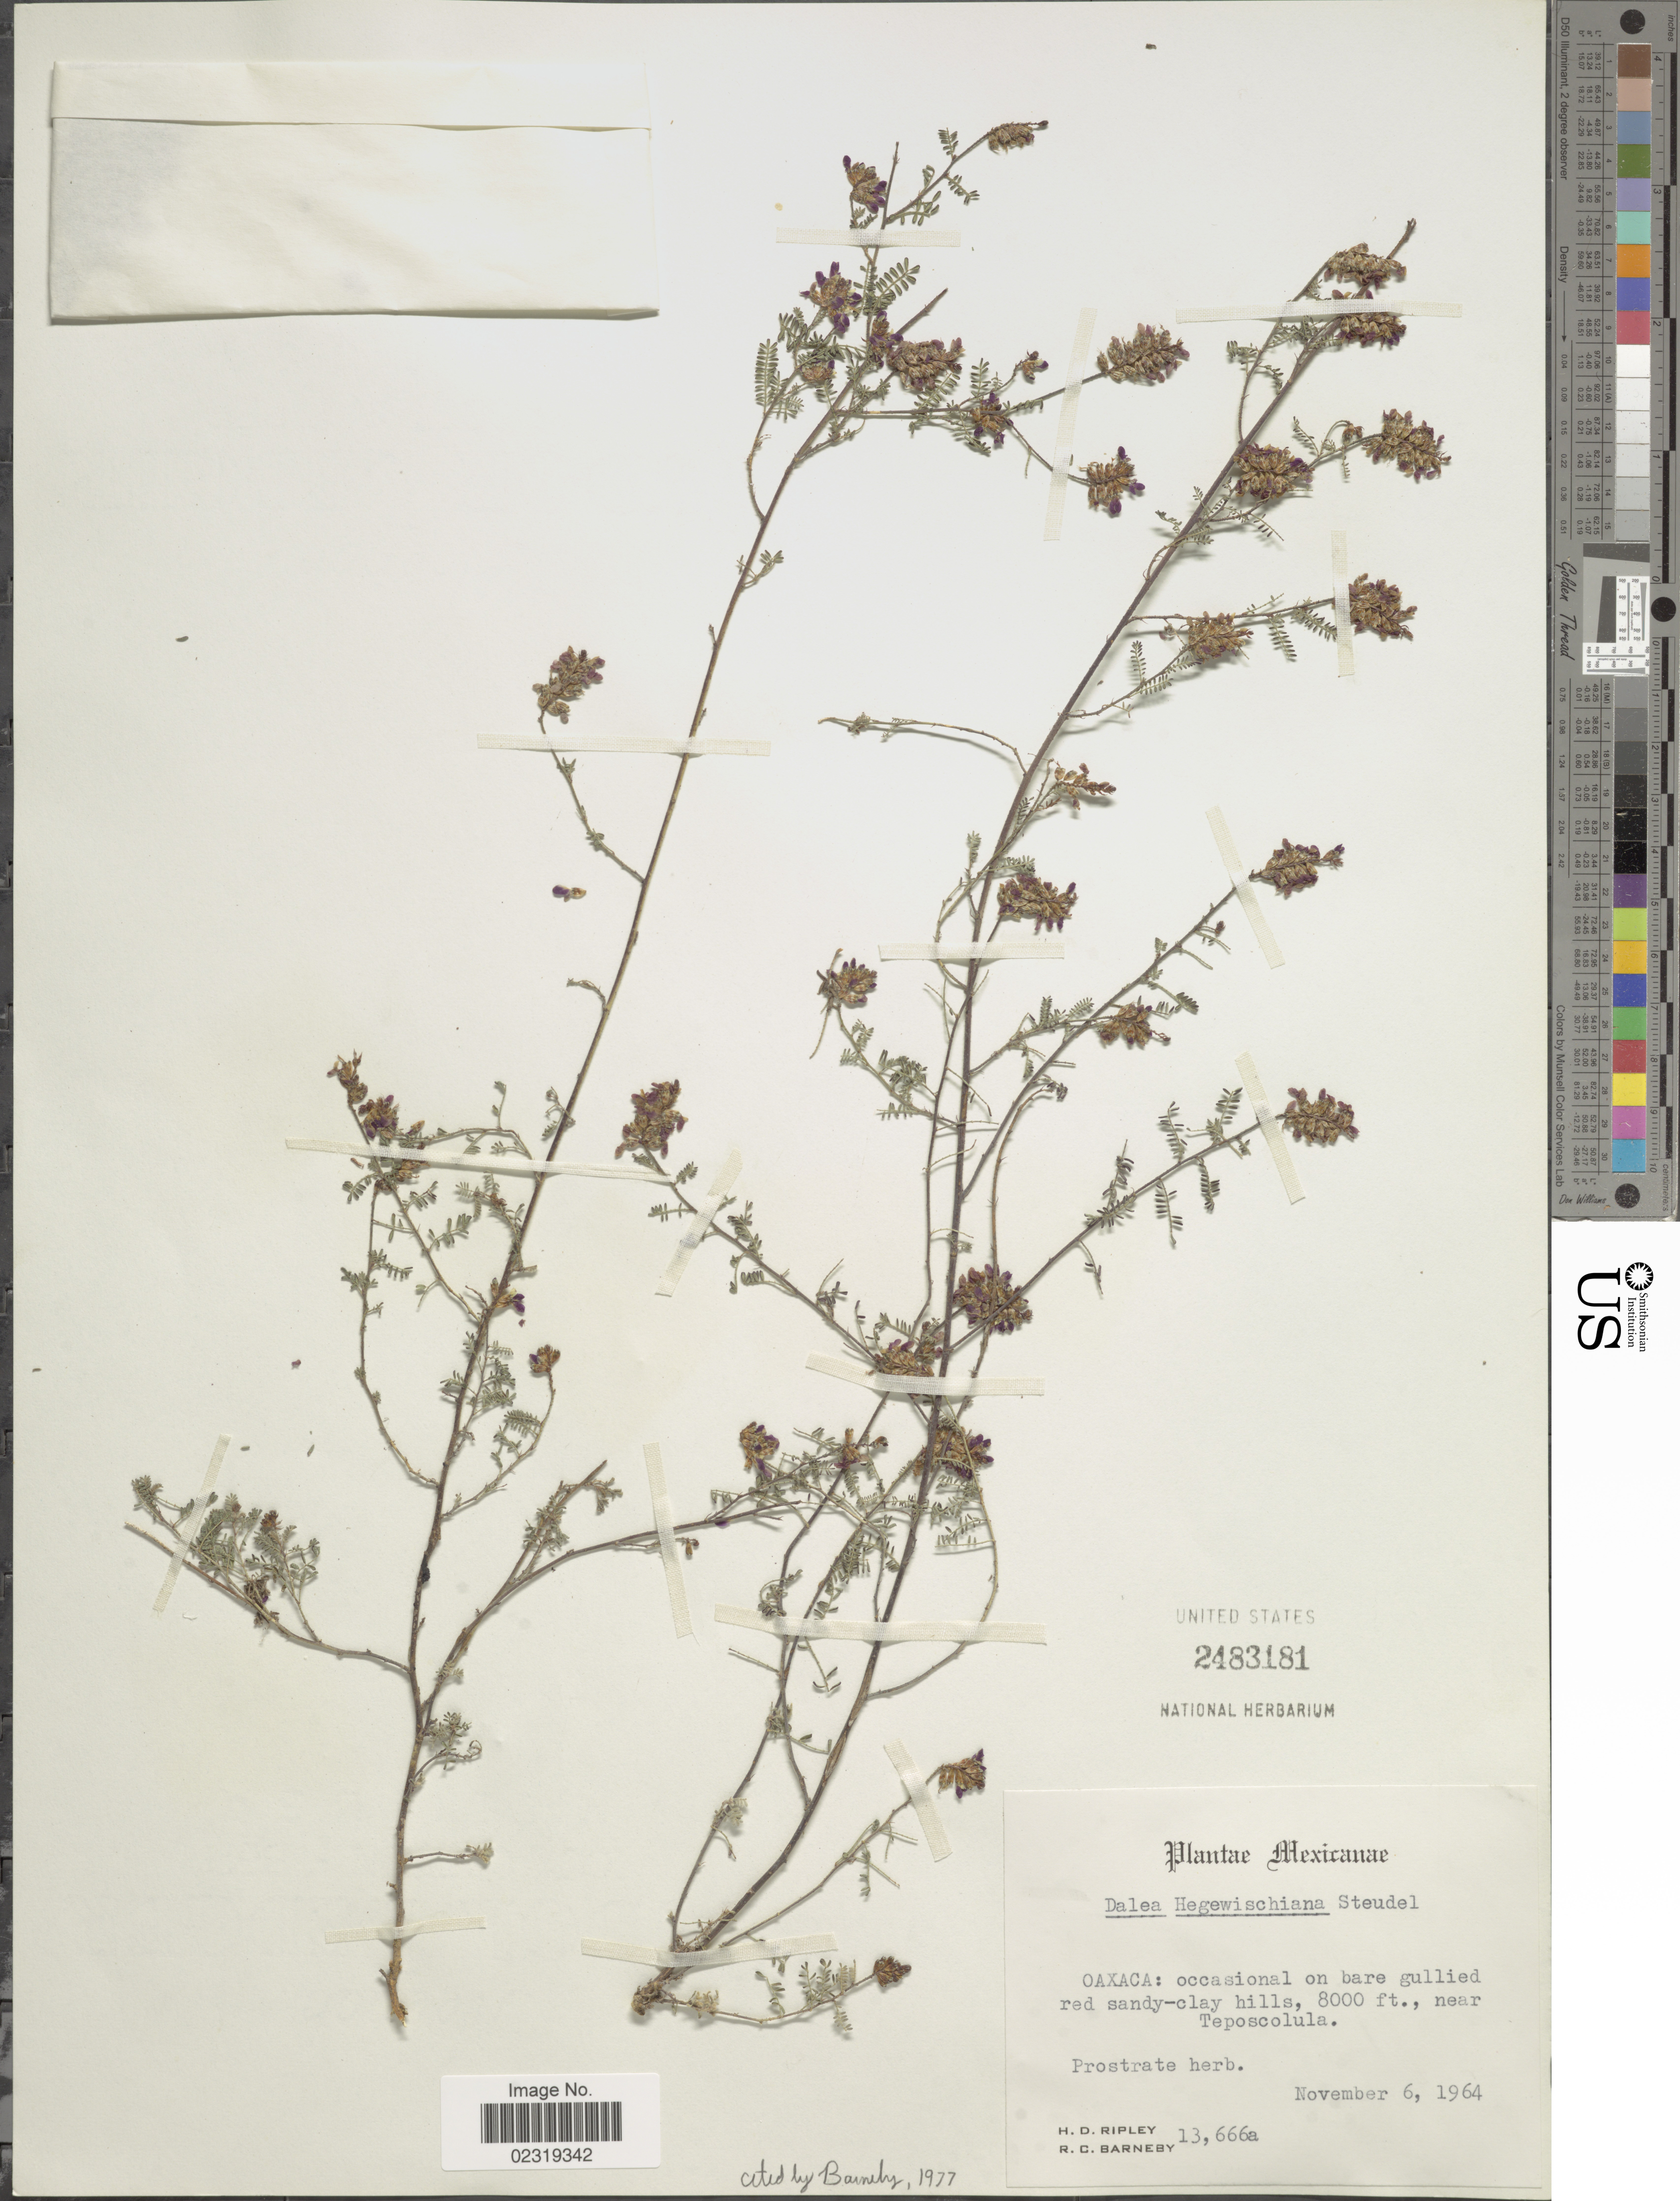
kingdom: Plantae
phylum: Tracheophyta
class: Magnoliopsida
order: Fabales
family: Fabaceae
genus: Dalea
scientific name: Dalea hegewischiana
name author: Steud.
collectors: H. Ripley & R. C. Barneby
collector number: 13666a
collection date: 1964-11-06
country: Mexico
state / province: Oaxaca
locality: Near Teposcolula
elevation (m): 2438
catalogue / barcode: US 2483181